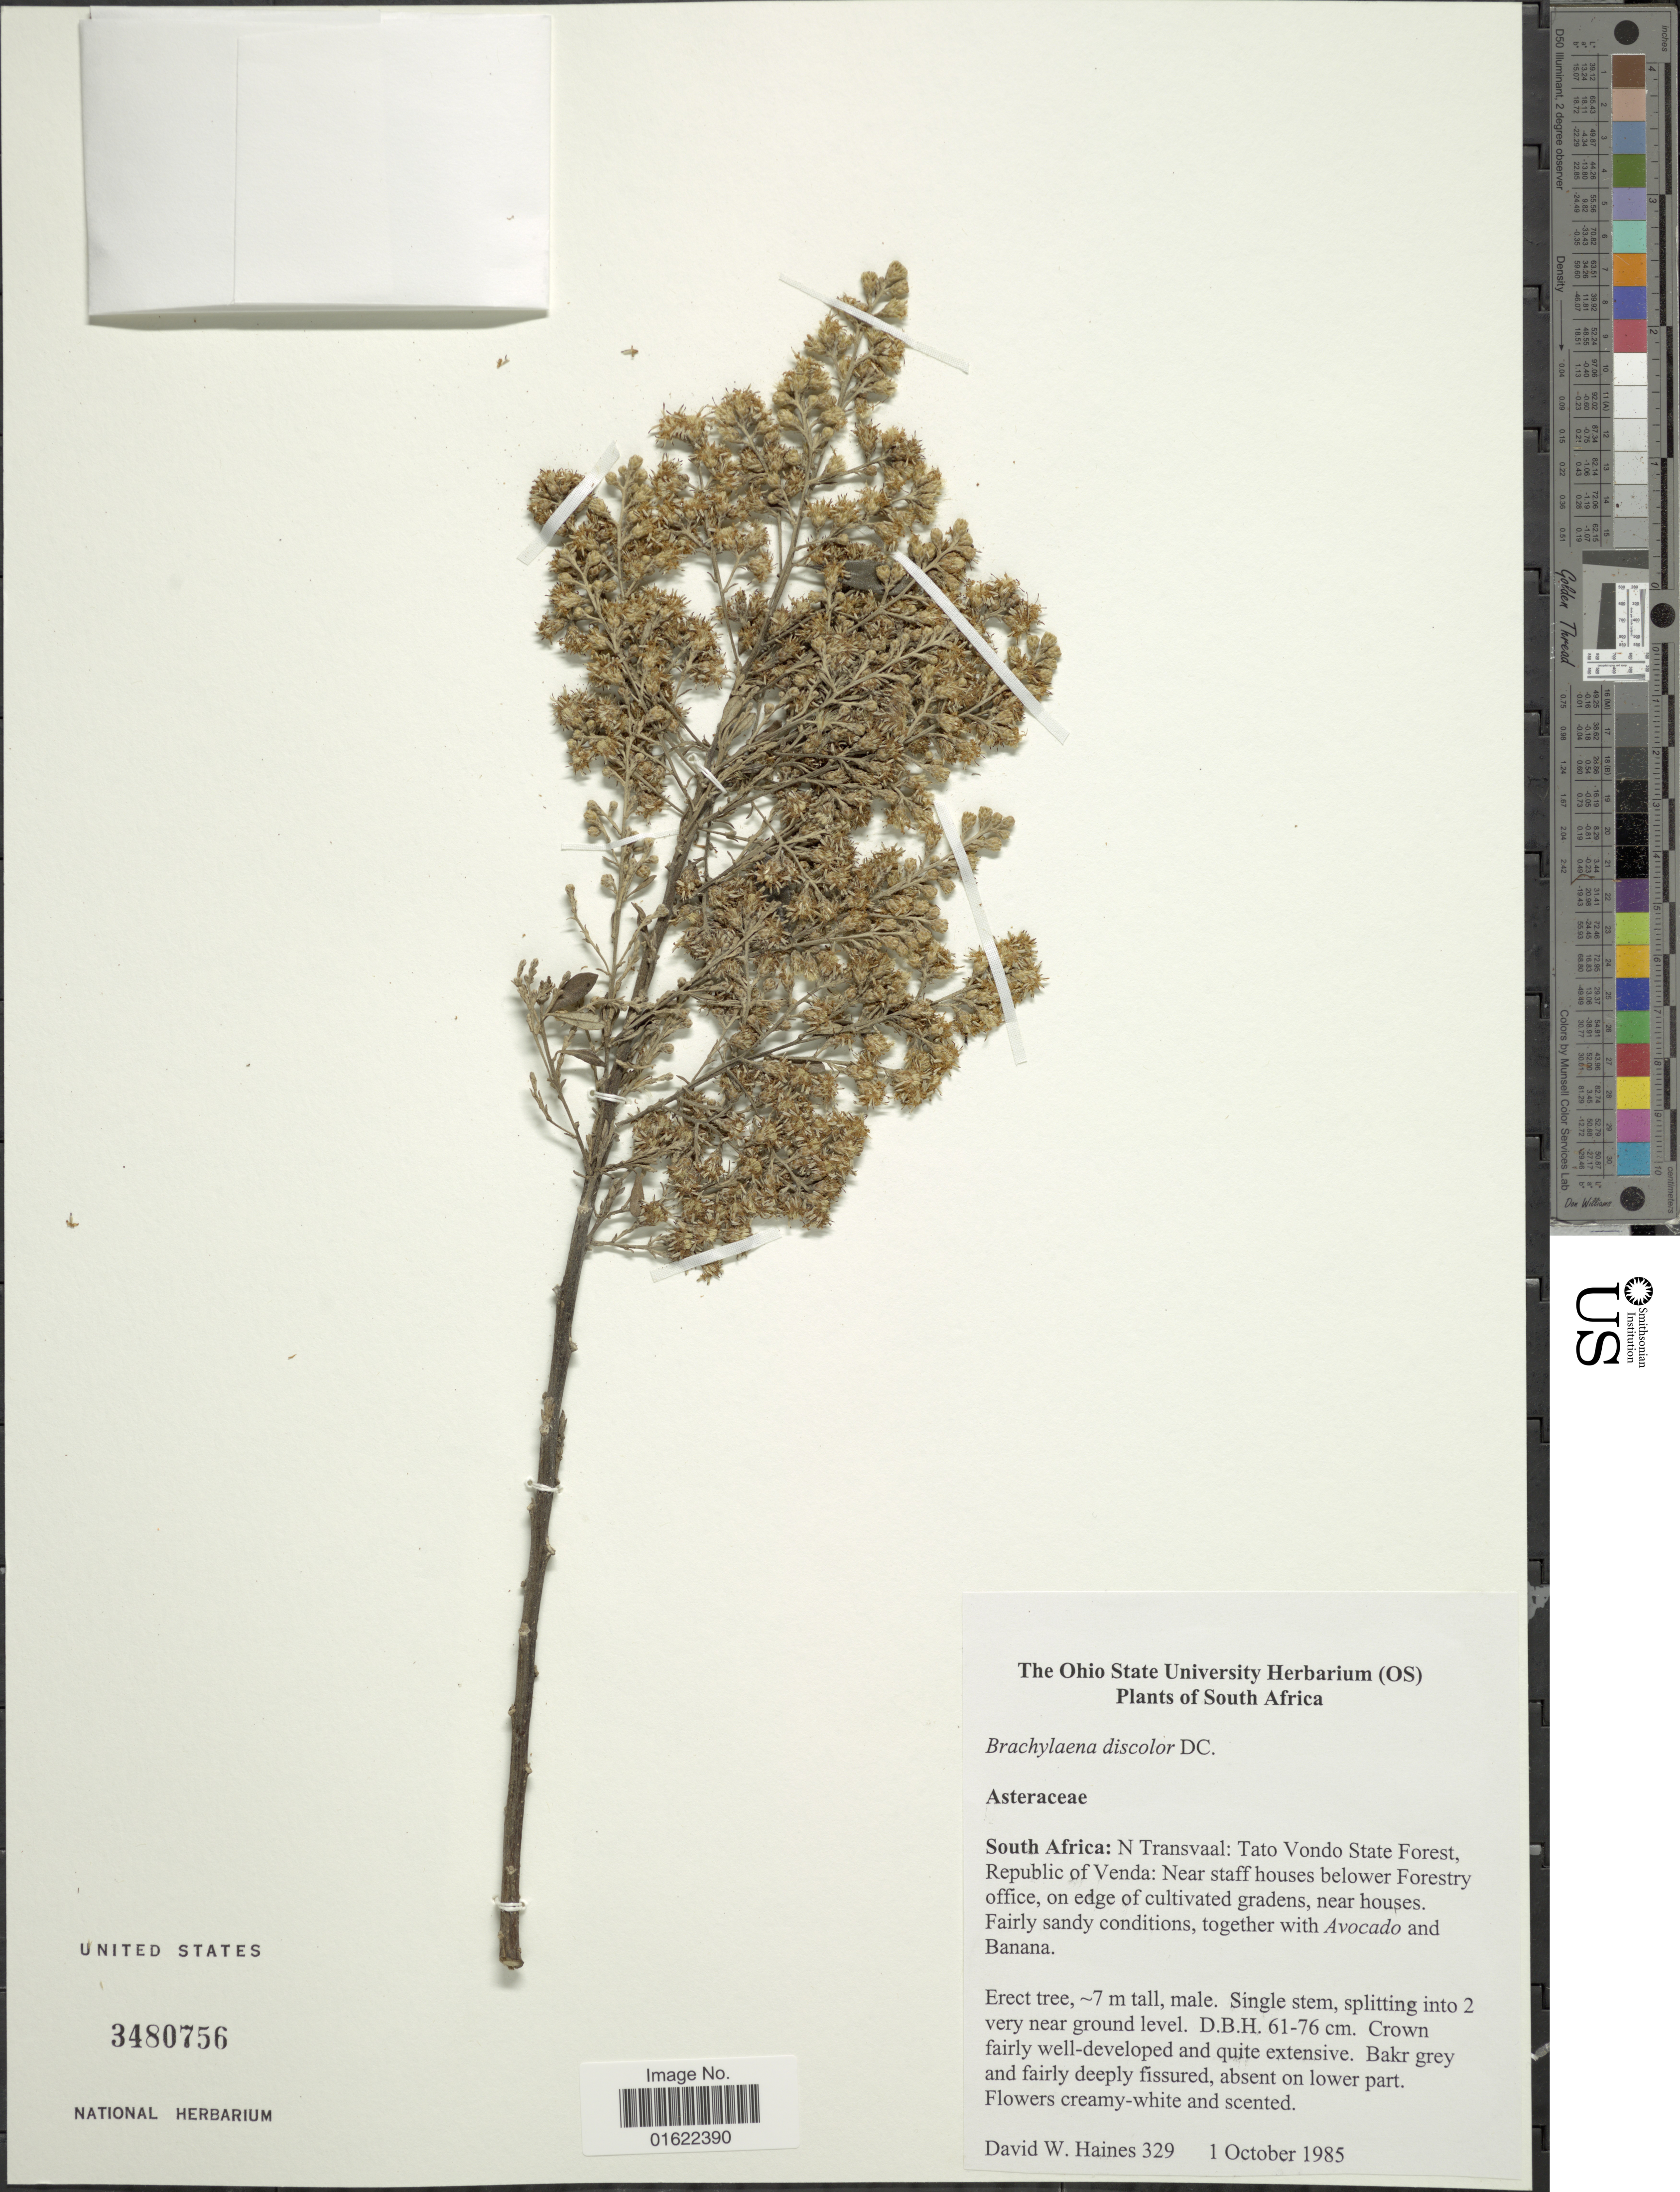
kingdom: Plantae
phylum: Tracheophyta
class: Magnoliopsida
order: Asterales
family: Asteraceae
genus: Brachylaena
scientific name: Brachylaena discolor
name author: DC.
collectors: D. Haines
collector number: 329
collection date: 1985-11-01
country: South Africa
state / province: Limpopo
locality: N Transvaal: Tato Vondo State Forest, Republic of Venda: Near staff houses belower Forestry office, on edge of cultivated gradens, near houses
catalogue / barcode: US 3480756